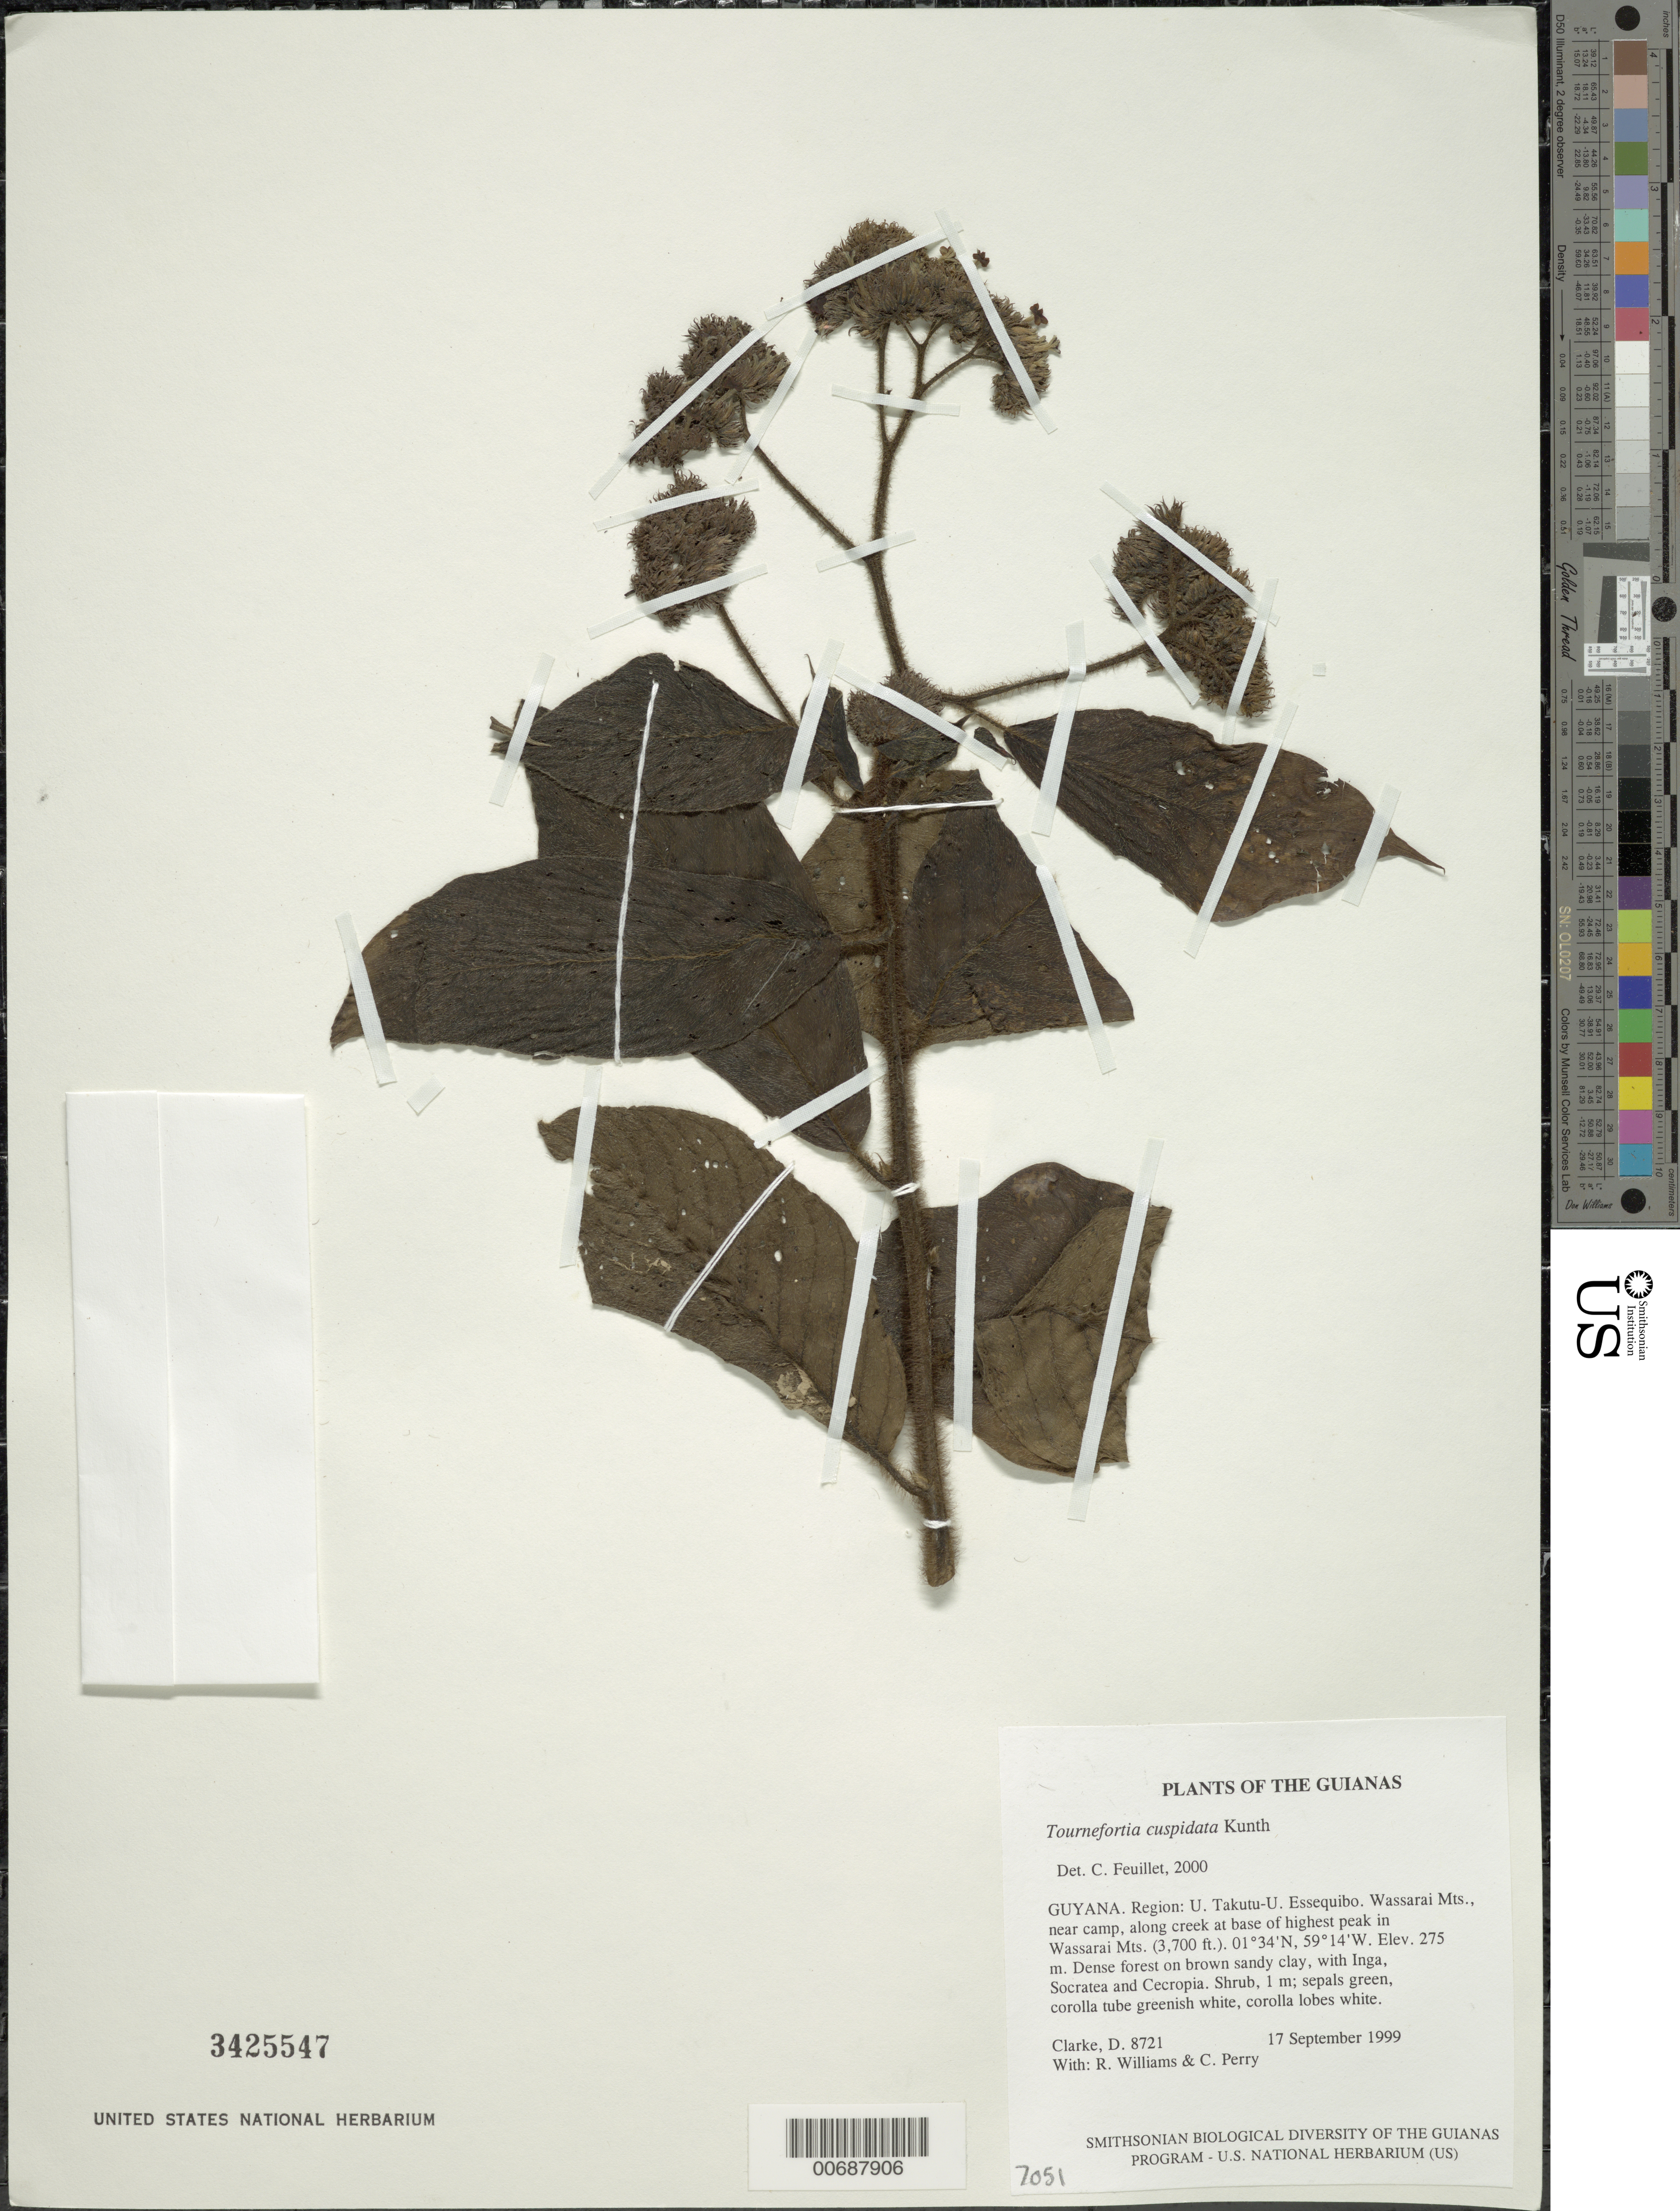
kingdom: Plantae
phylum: Tracheophyta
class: Magnoliopsida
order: Boraginales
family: Heliotropiaceae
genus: Tournefortia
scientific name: Tournefortia cuspidata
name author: Kunth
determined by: Feuillet, C.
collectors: H. D. Clarke, R. Williams & C. Perry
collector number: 8721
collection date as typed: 17 September 1999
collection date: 1999-09-17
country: Guyana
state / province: U. Takutu-U. Essequibo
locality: Wassarai Mts., near camp, along creek at base of highest peak in Wassarai Mts. (3,700 ft.)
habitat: Dense forest on brown sandy clay, with Inga, Socratea and Cecropia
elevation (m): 275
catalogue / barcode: US 3425547